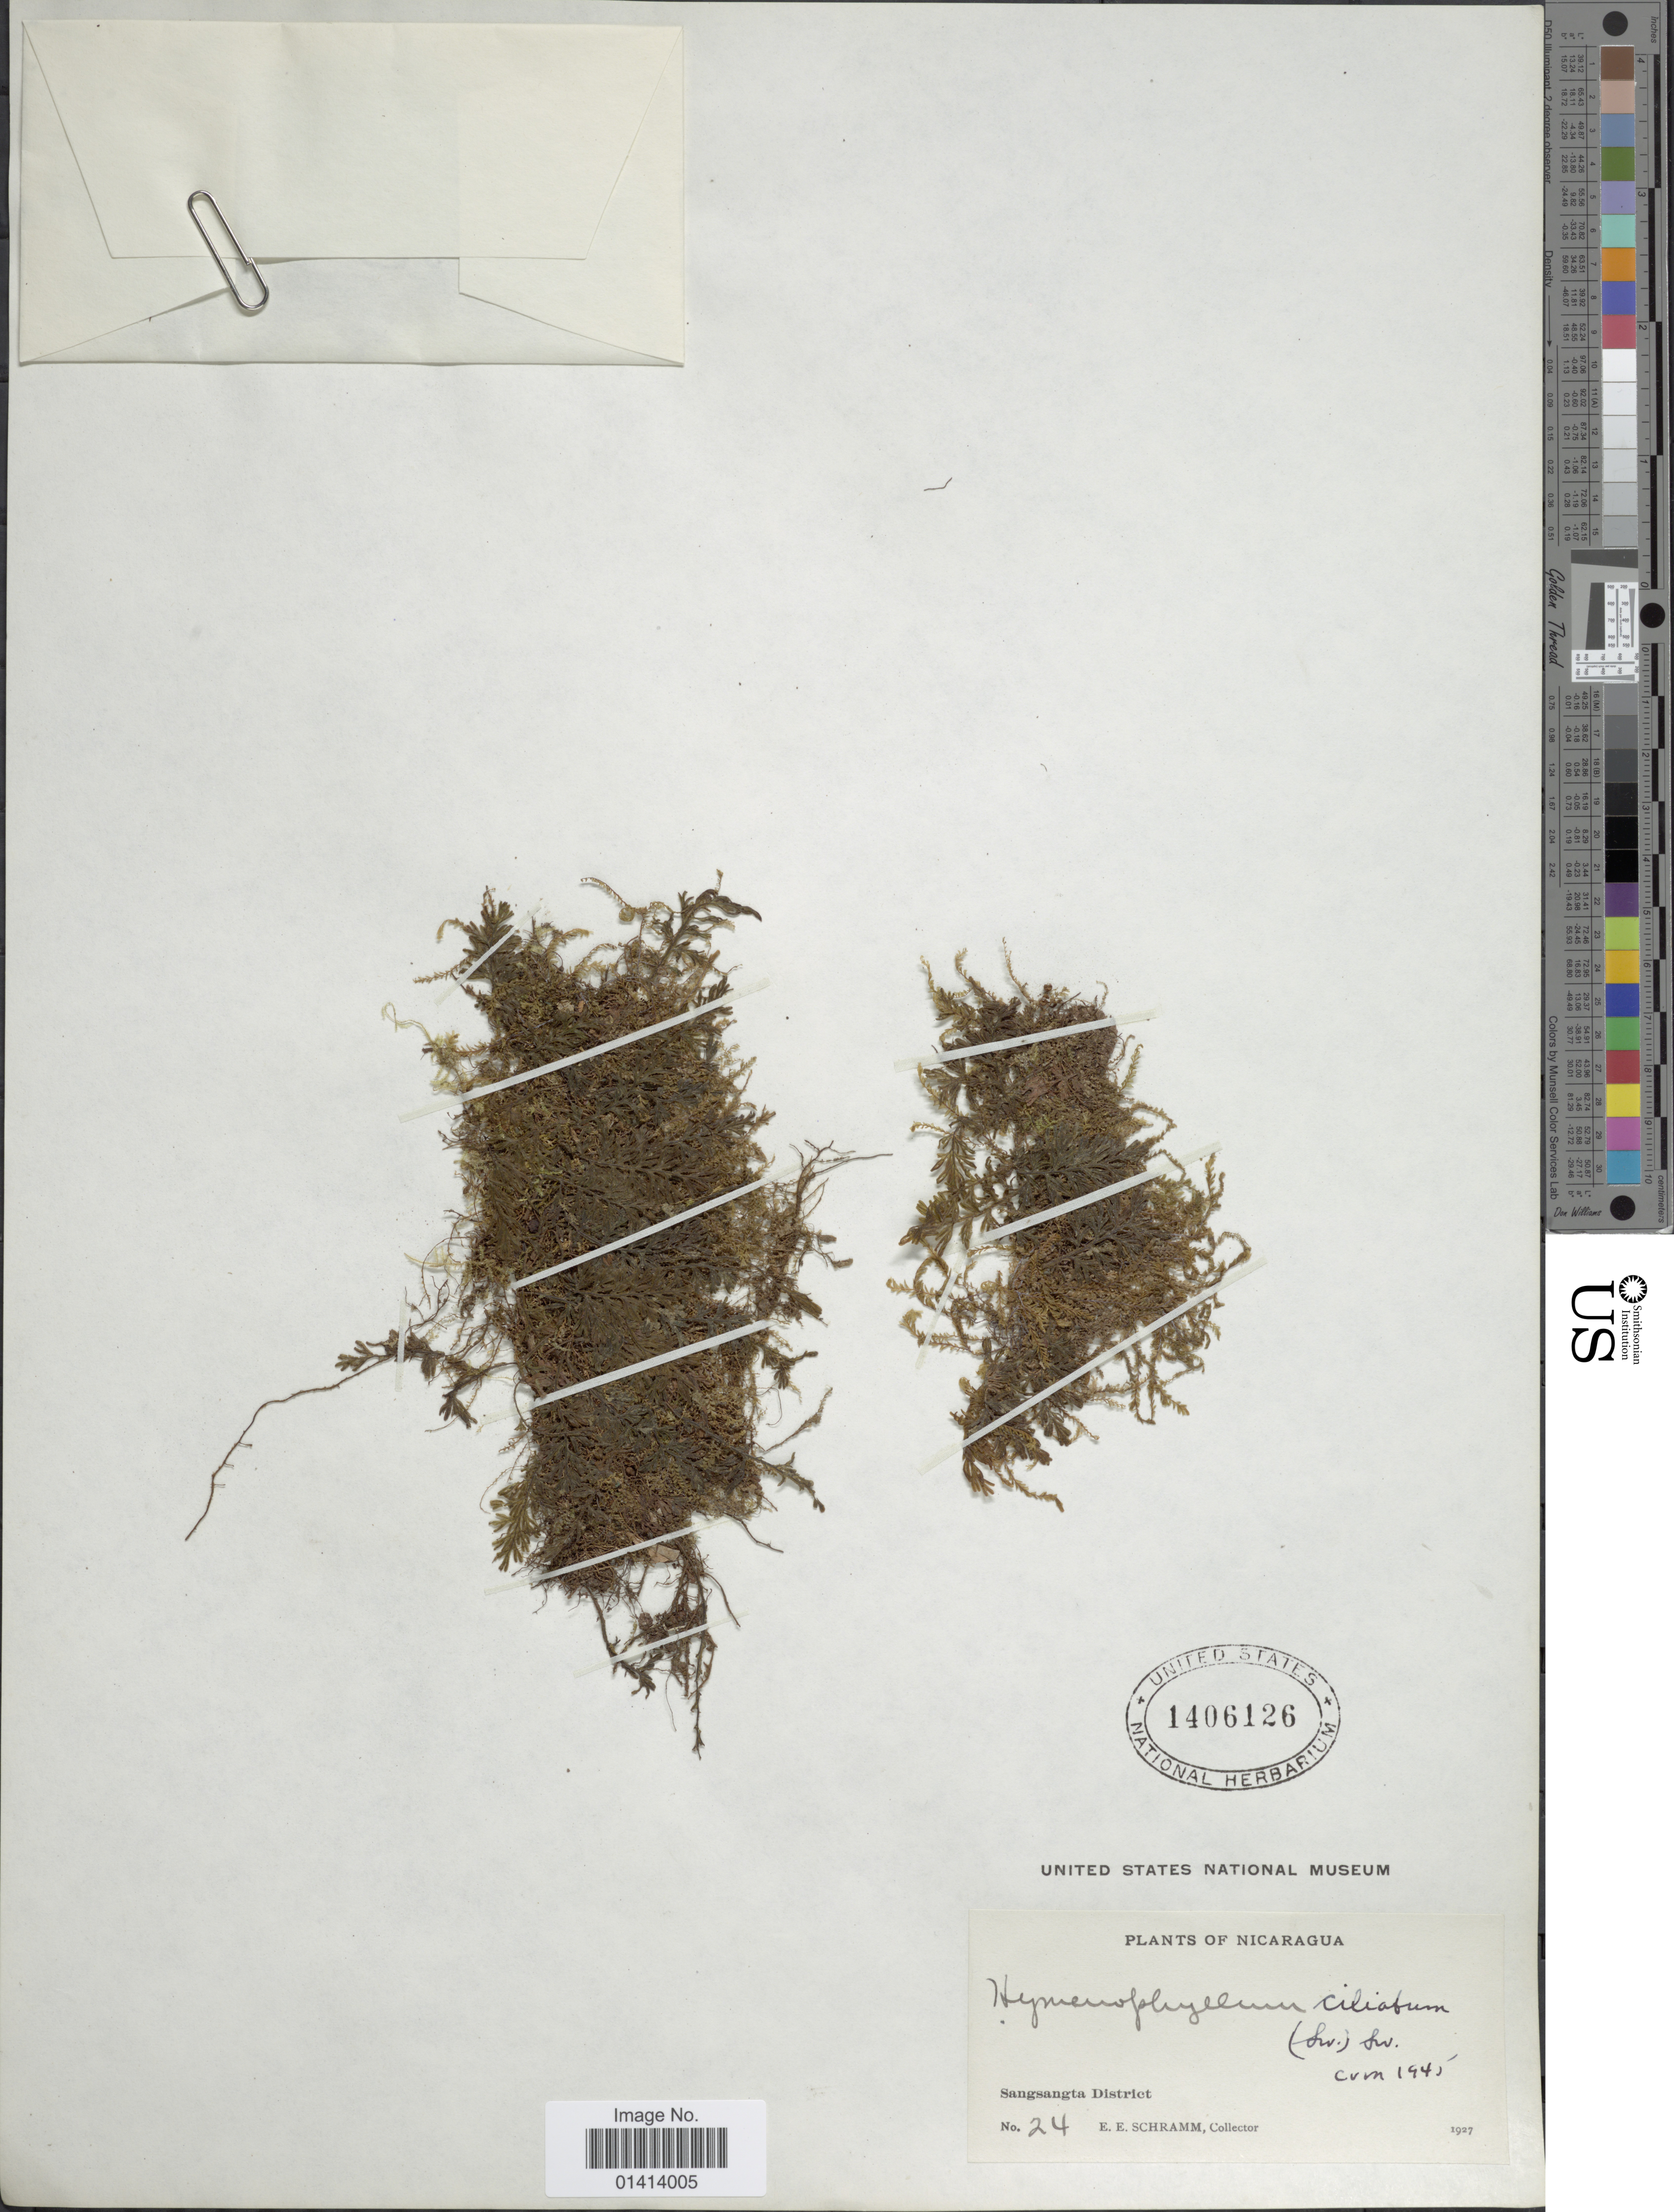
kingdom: Plantae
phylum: Tracheophyta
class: Polypodiopsida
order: Hymenophyllales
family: Hymenophyllaceae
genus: Hymenophyllum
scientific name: Hymenophyllum hirsutum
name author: (L.) Sw.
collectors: E. Schramm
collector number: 24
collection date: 1927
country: Nicaragua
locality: Sangsanta District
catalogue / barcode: US 1406126